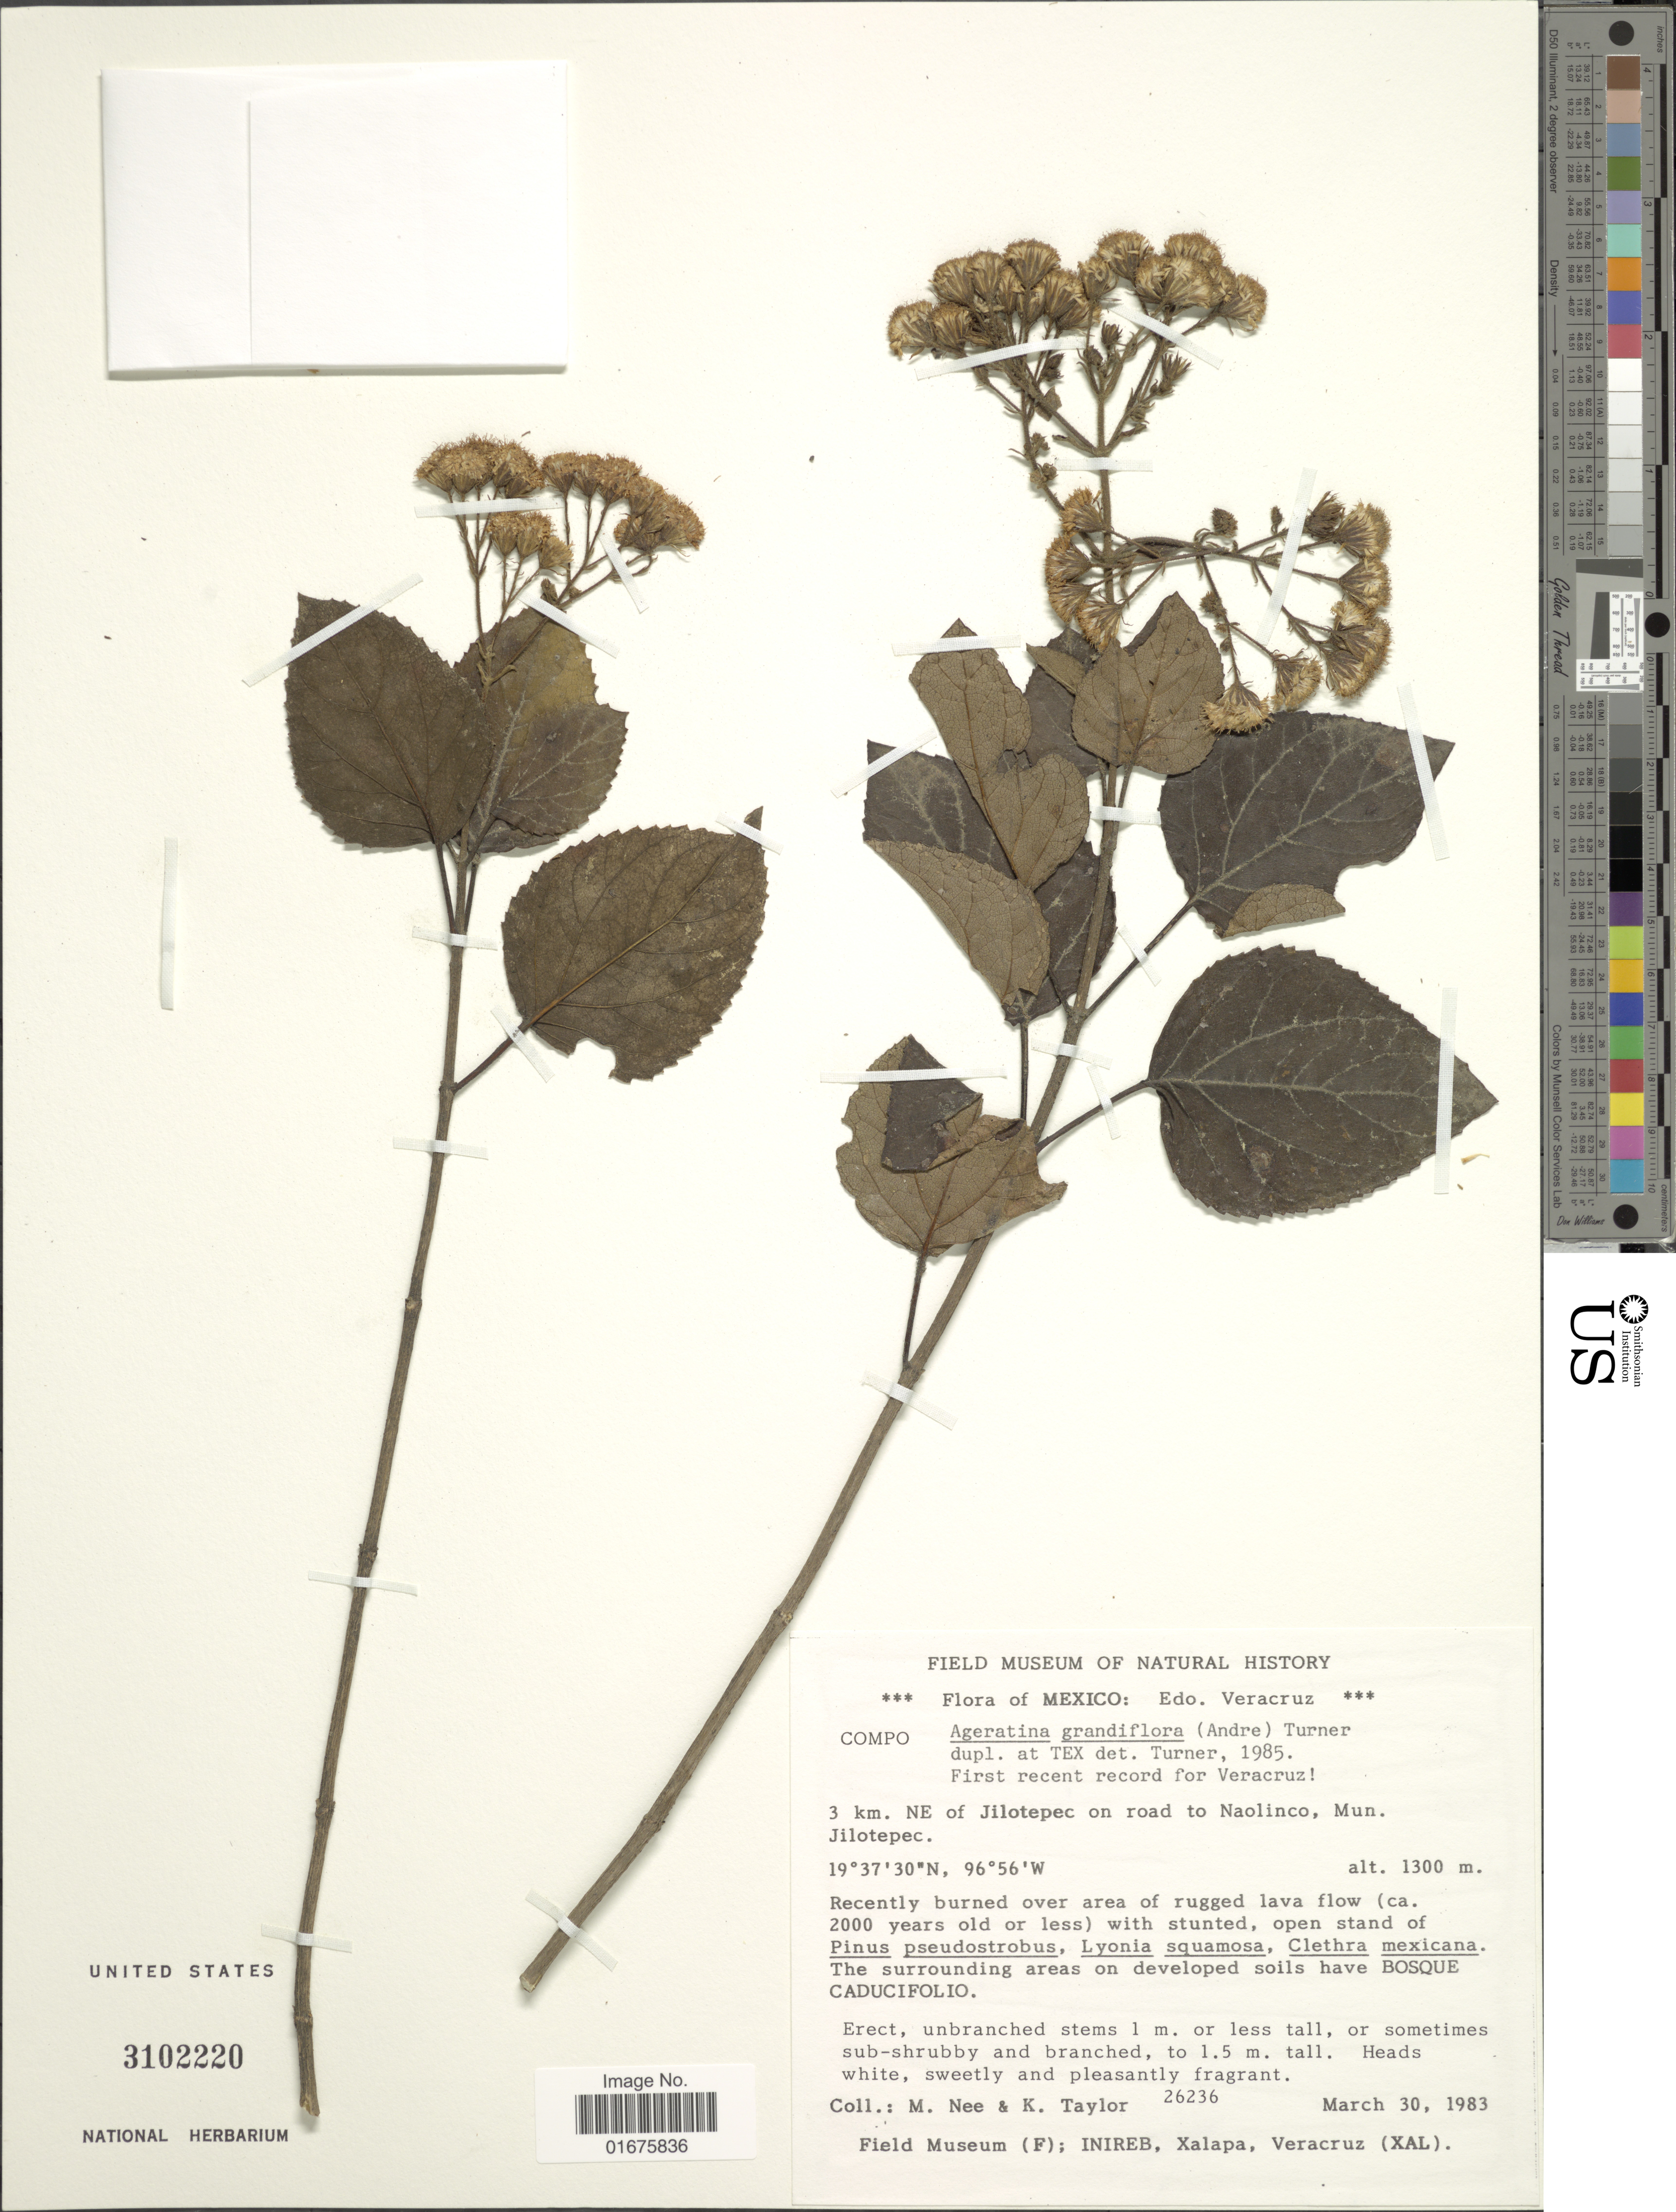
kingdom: Plantae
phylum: Tracheophyta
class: Magnoliopsida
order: Asterales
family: Asteraceae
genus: Ageratina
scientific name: Ageratina grandiflora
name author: Turner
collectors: M. Nee & K. Taylor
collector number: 26236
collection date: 1983-03-30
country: Mexico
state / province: Veracruz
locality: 3 km. NE of Jilotepec on road to Naolinco, Mun. Jilotepec, recently burned over area of rugged lava, the surrounding areas on developed soils have Bosque Caducifolio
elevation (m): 1300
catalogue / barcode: US 3102220